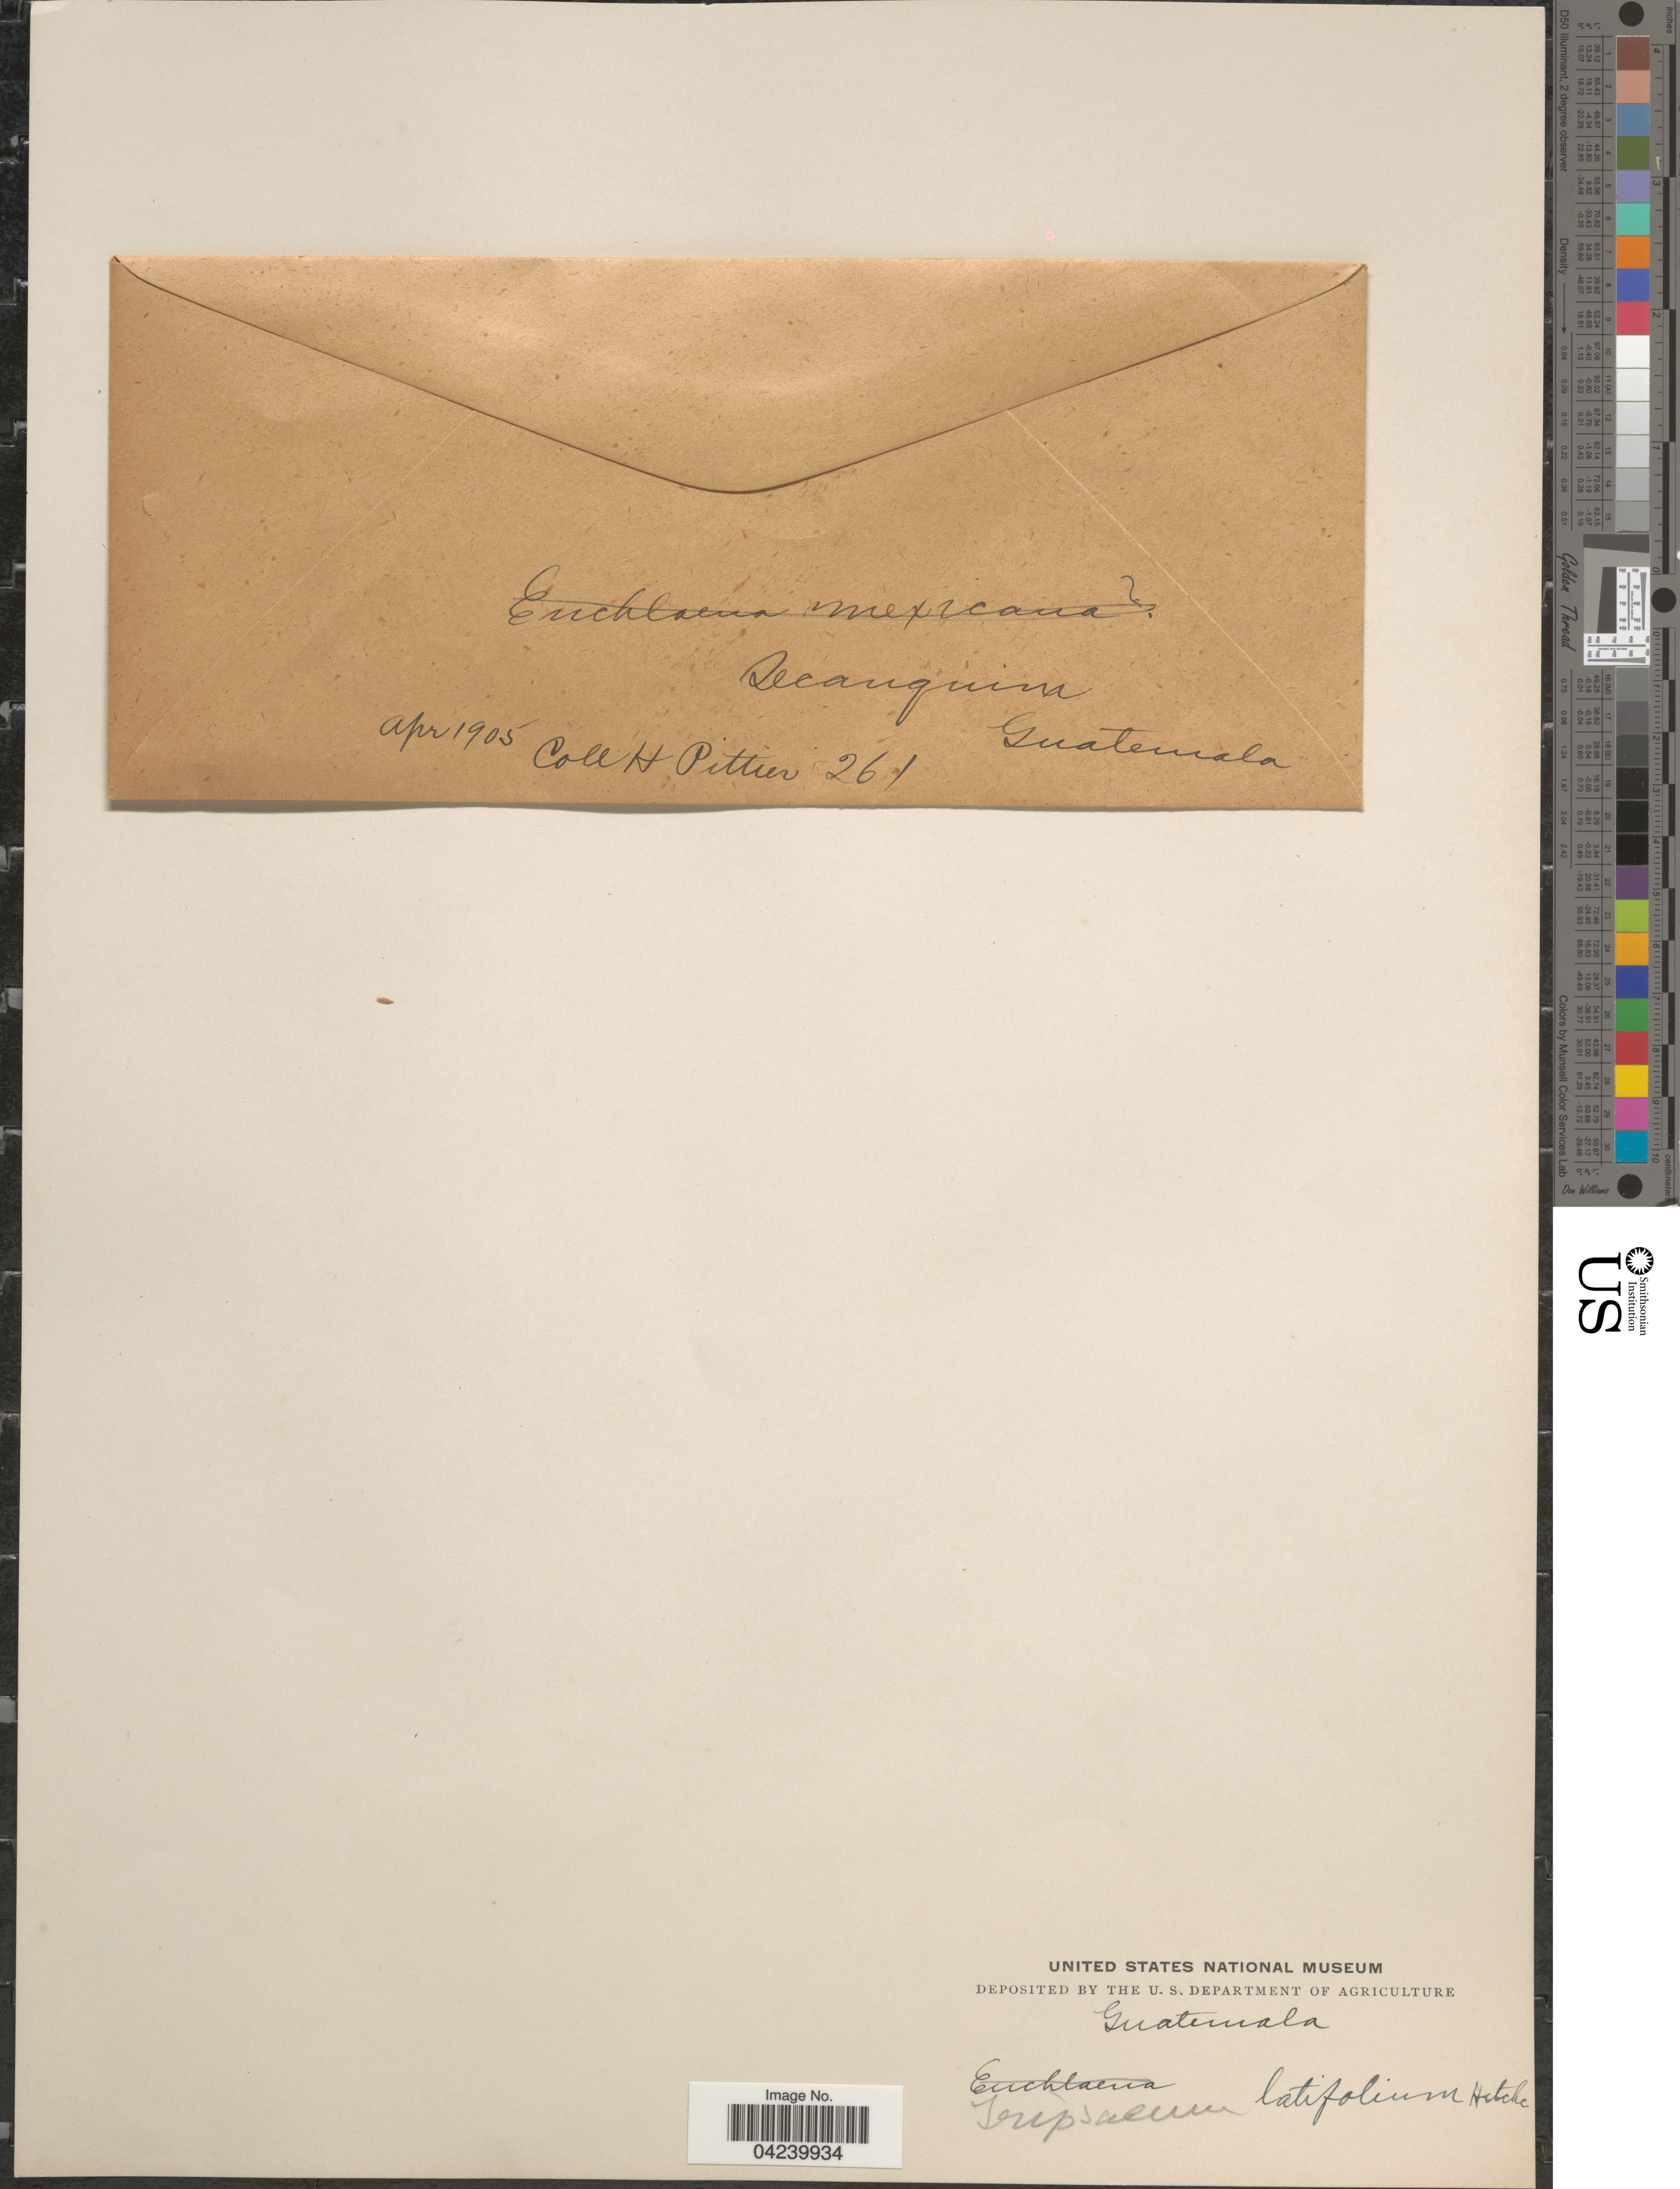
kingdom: Plantae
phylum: Tracheophyta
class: Liliopsida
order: Poales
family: Poaceae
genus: Tripsacum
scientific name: Tripsacum latifolium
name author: Hitchc.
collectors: H. F. Pittier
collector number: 261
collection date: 1905-04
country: Guatemala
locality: Secanquim.